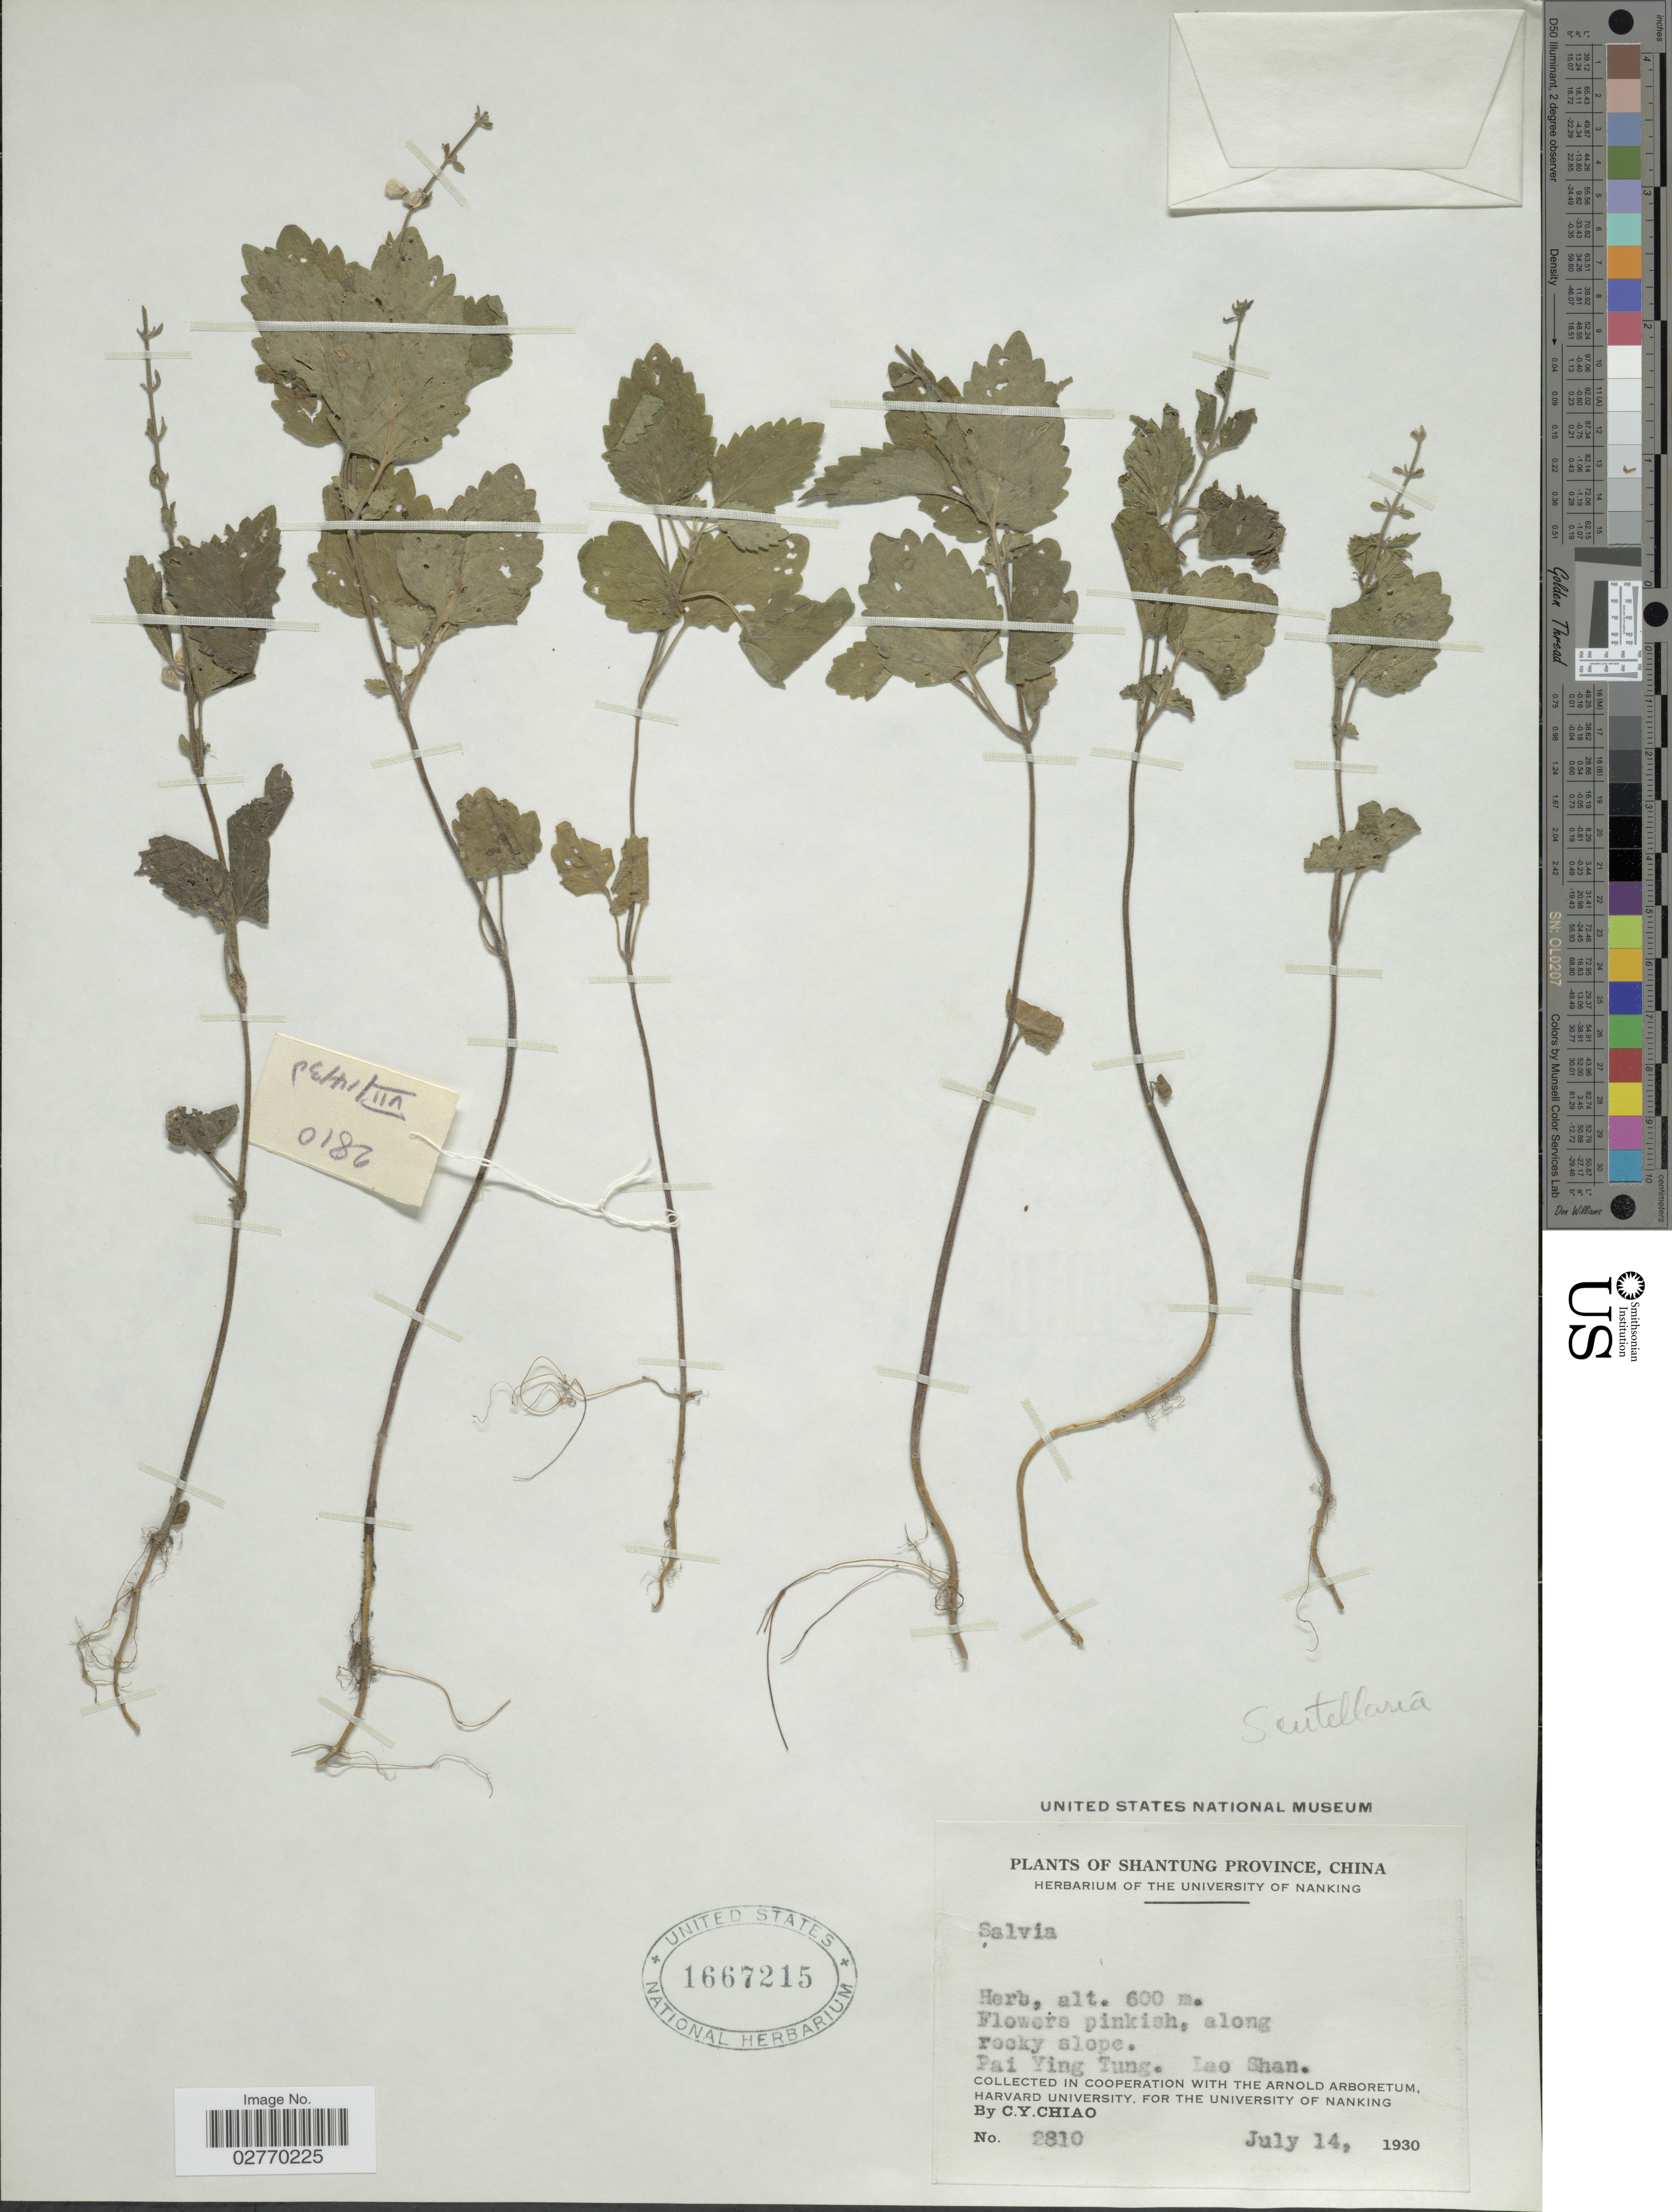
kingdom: Plantae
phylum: Tracheophyta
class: Magnoliopsida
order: Lamiales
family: Lamiaceae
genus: Scutellaria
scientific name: Scutellaria sp.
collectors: C. Y. Chiao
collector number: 2810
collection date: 1930-07-14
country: China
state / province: Shandong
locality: Shantung Province. Pai Ying Tung. Lao Shan.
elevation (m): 600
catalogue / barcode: US 1667215